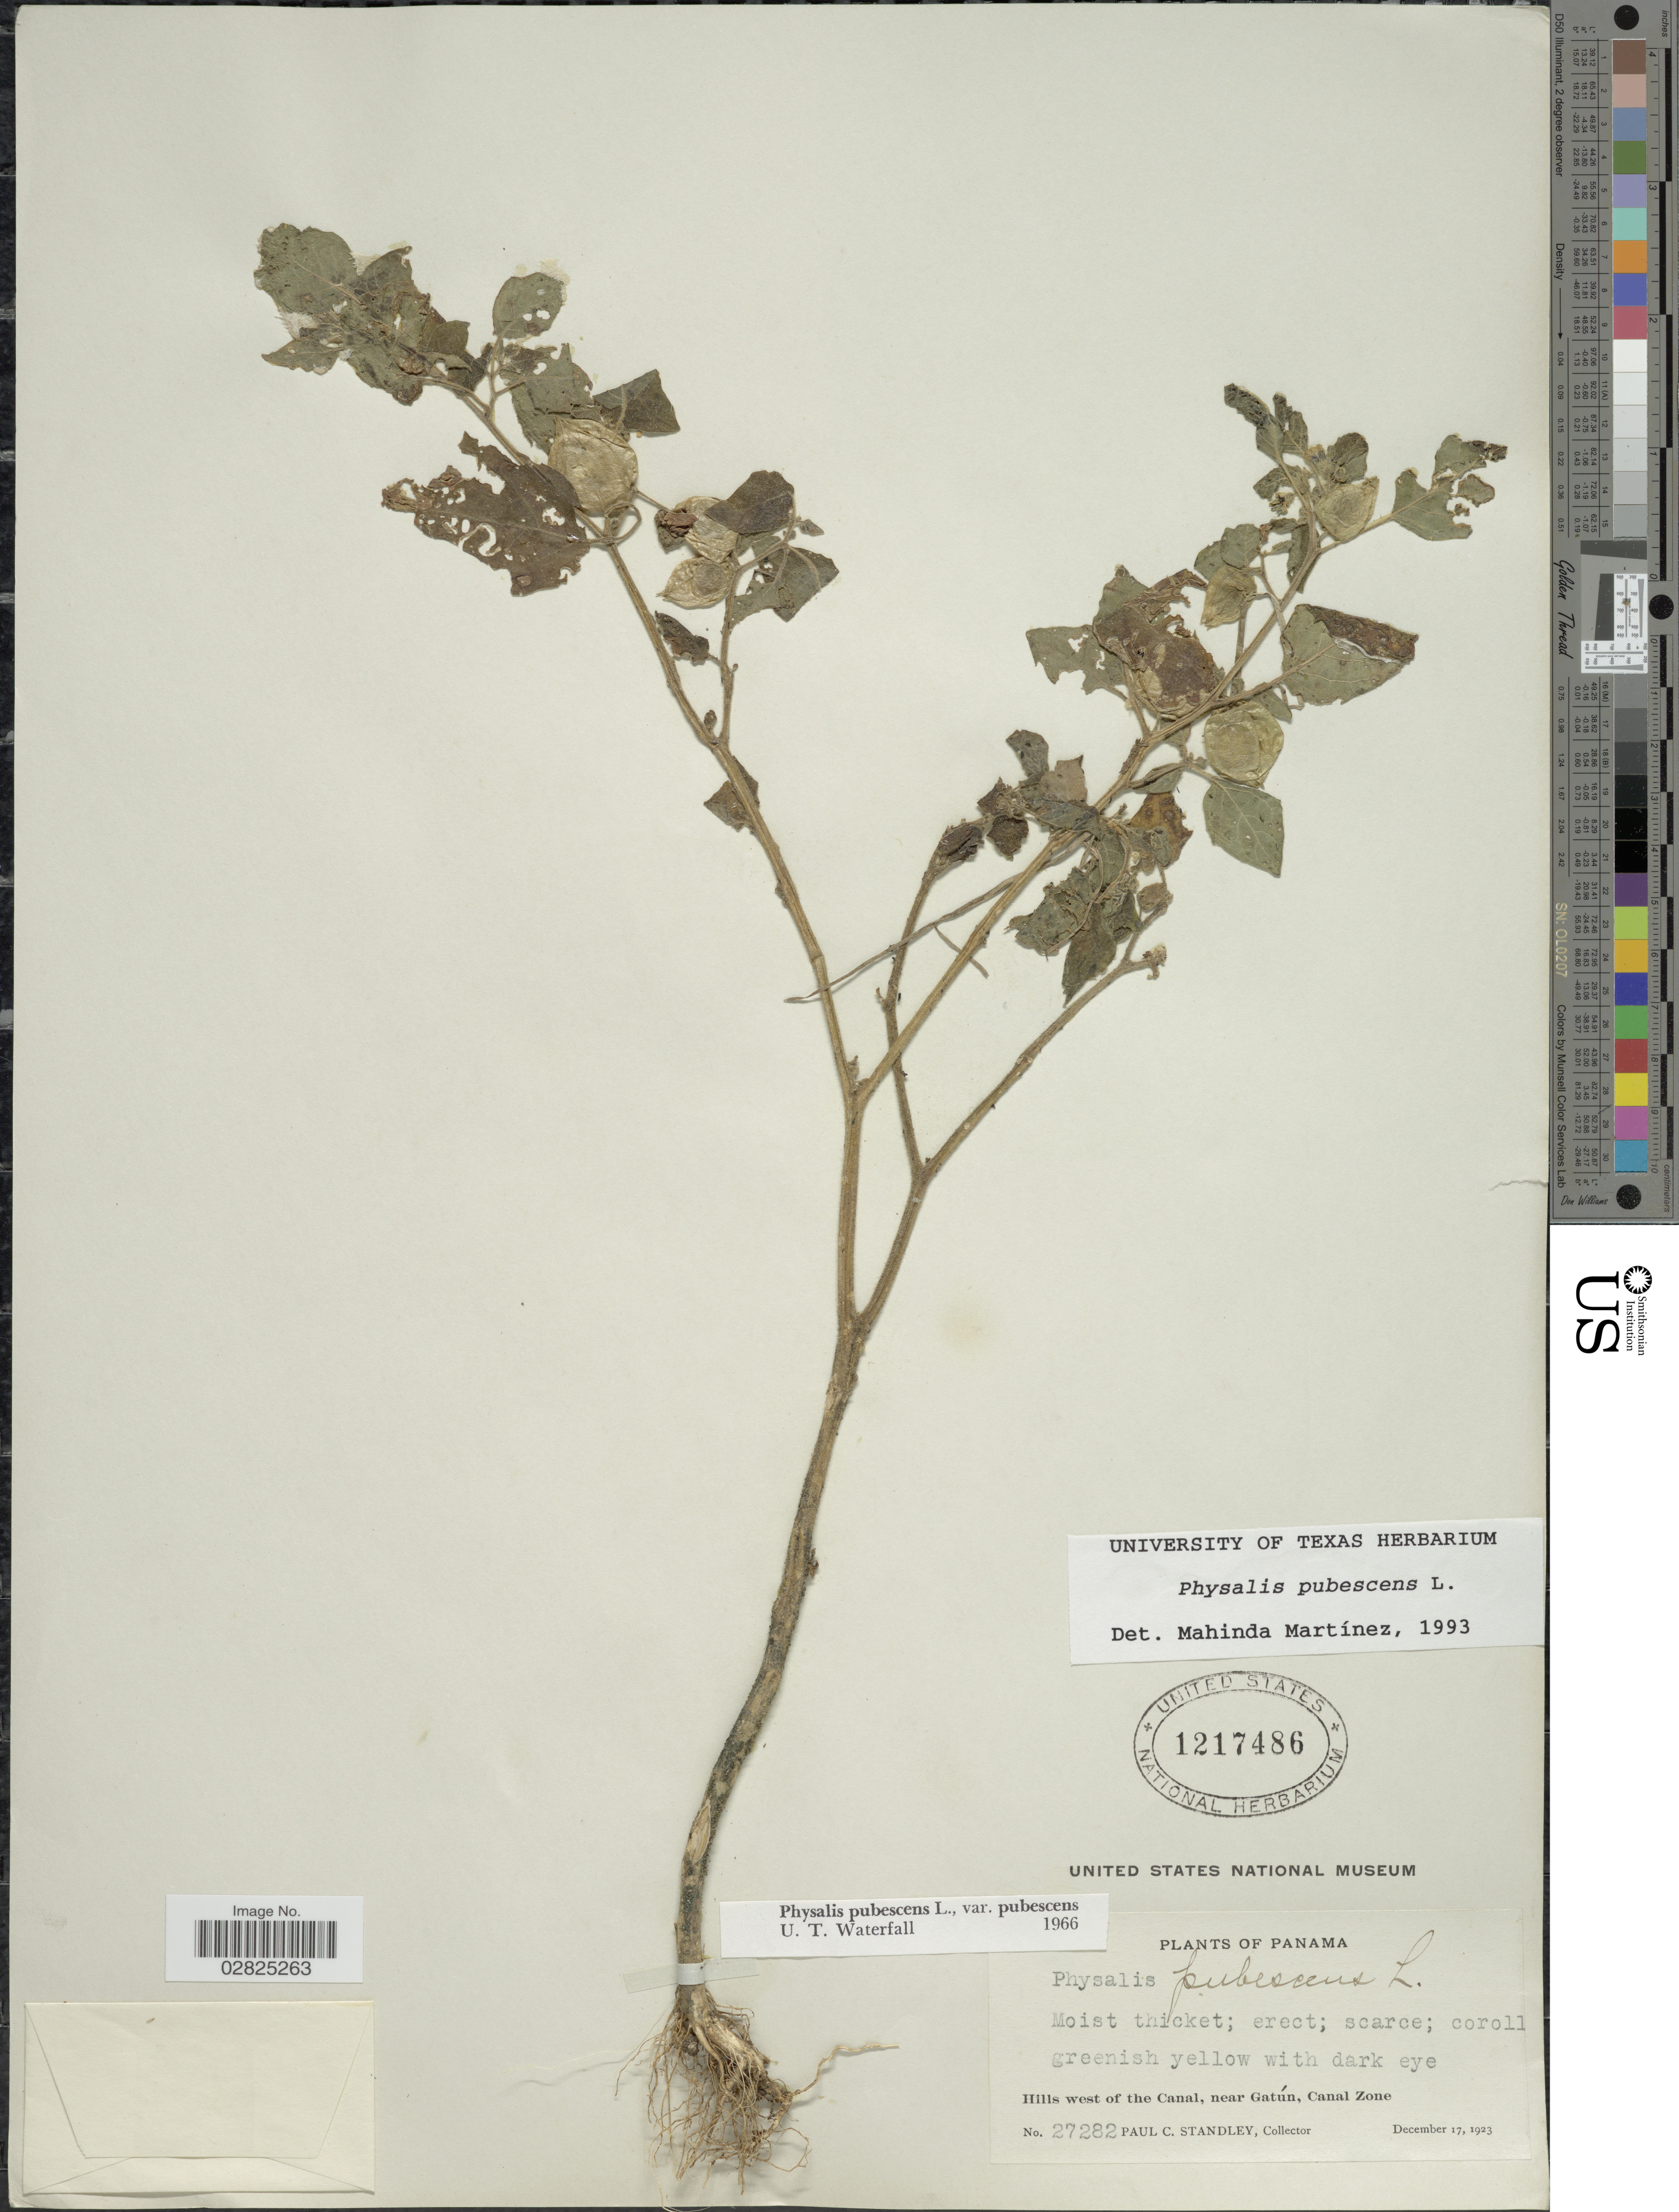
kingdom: Plantae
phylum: Tracheophyta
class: Magnoliopsida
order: Solanales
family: Solanaceae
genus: Physalis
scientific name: Physalis pubescens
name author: L.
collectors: P. C. Standley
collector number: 27282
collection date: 1923-12-17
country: Panama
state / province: Colón / Panamá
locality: Hills west of the Canal, near Gatún, Canal Zone.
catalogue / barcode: US 1217486